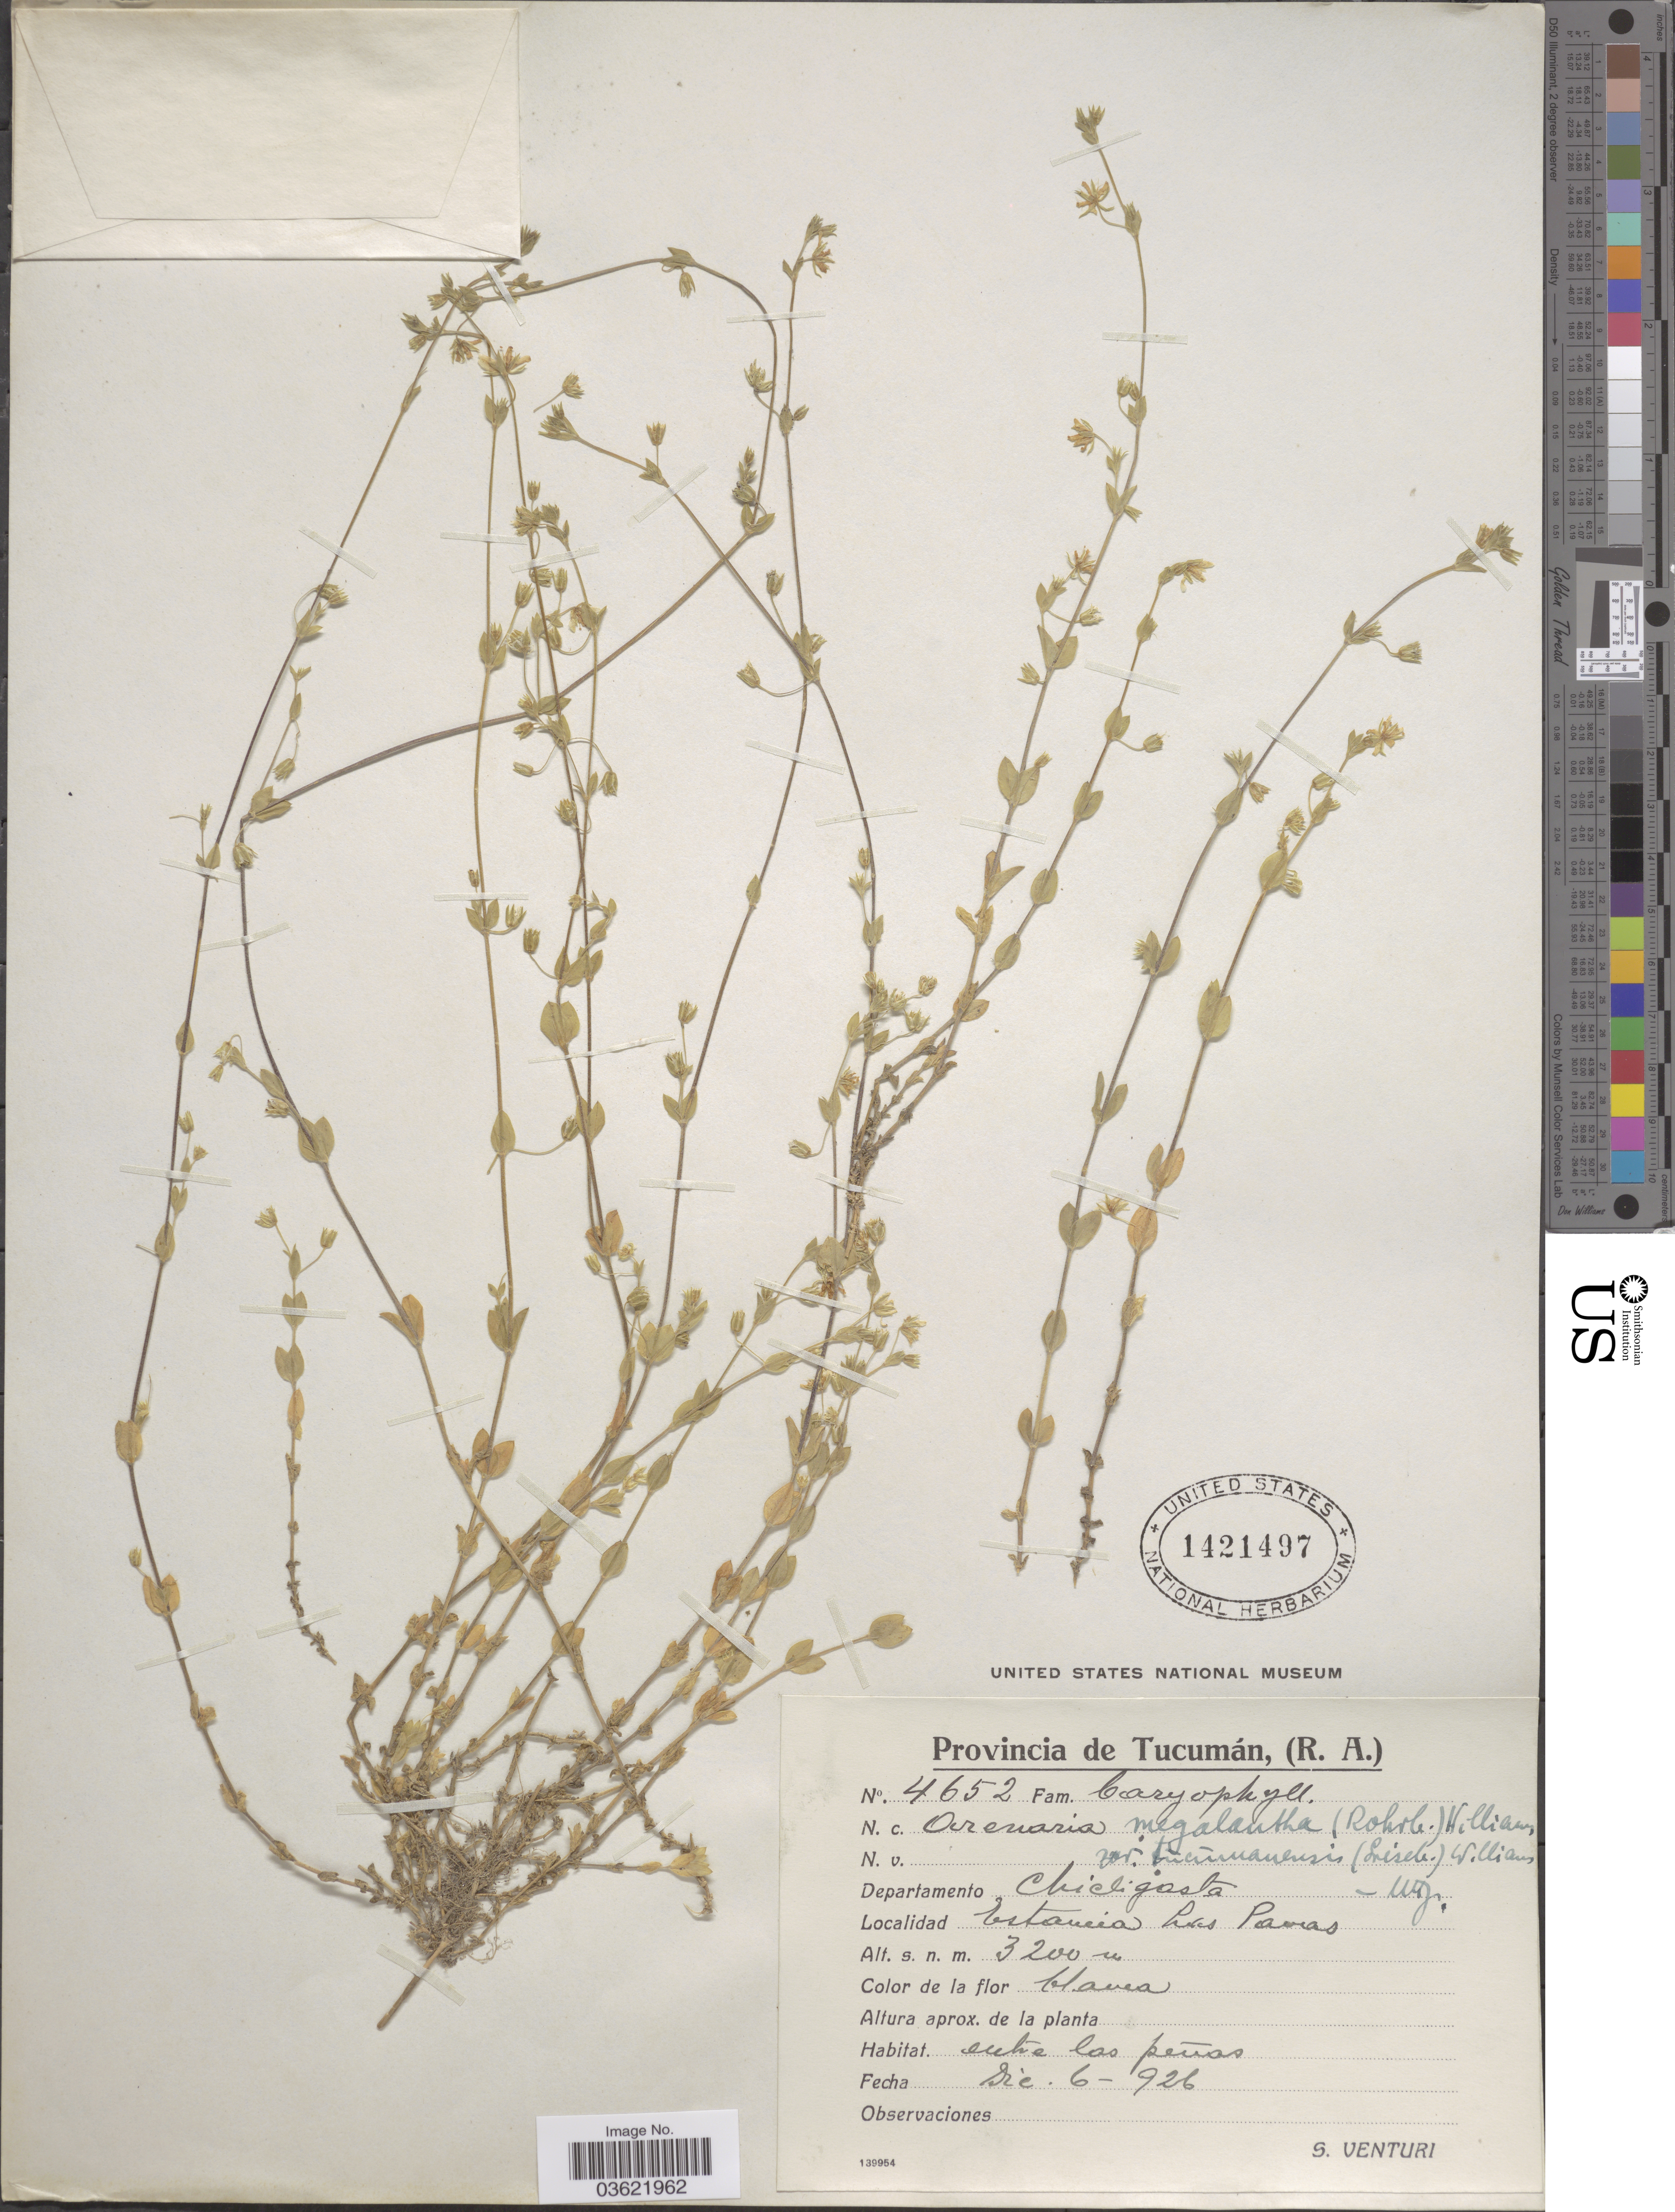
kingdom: Plantae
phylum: Tracheophyta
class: Magnoliopsida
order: Caryophyllales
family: Caryophyllaceae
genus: Arenaria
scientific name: Arenaria megalantha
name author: (Rohrb.) F.N. Williams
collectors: S. Venturi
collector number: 4652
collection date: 1926-12-06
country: Argentina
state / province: Tucuman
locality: Departamento Chicligasta. Estancia Las Pavas.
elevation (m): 3200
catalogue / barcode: US 1421497